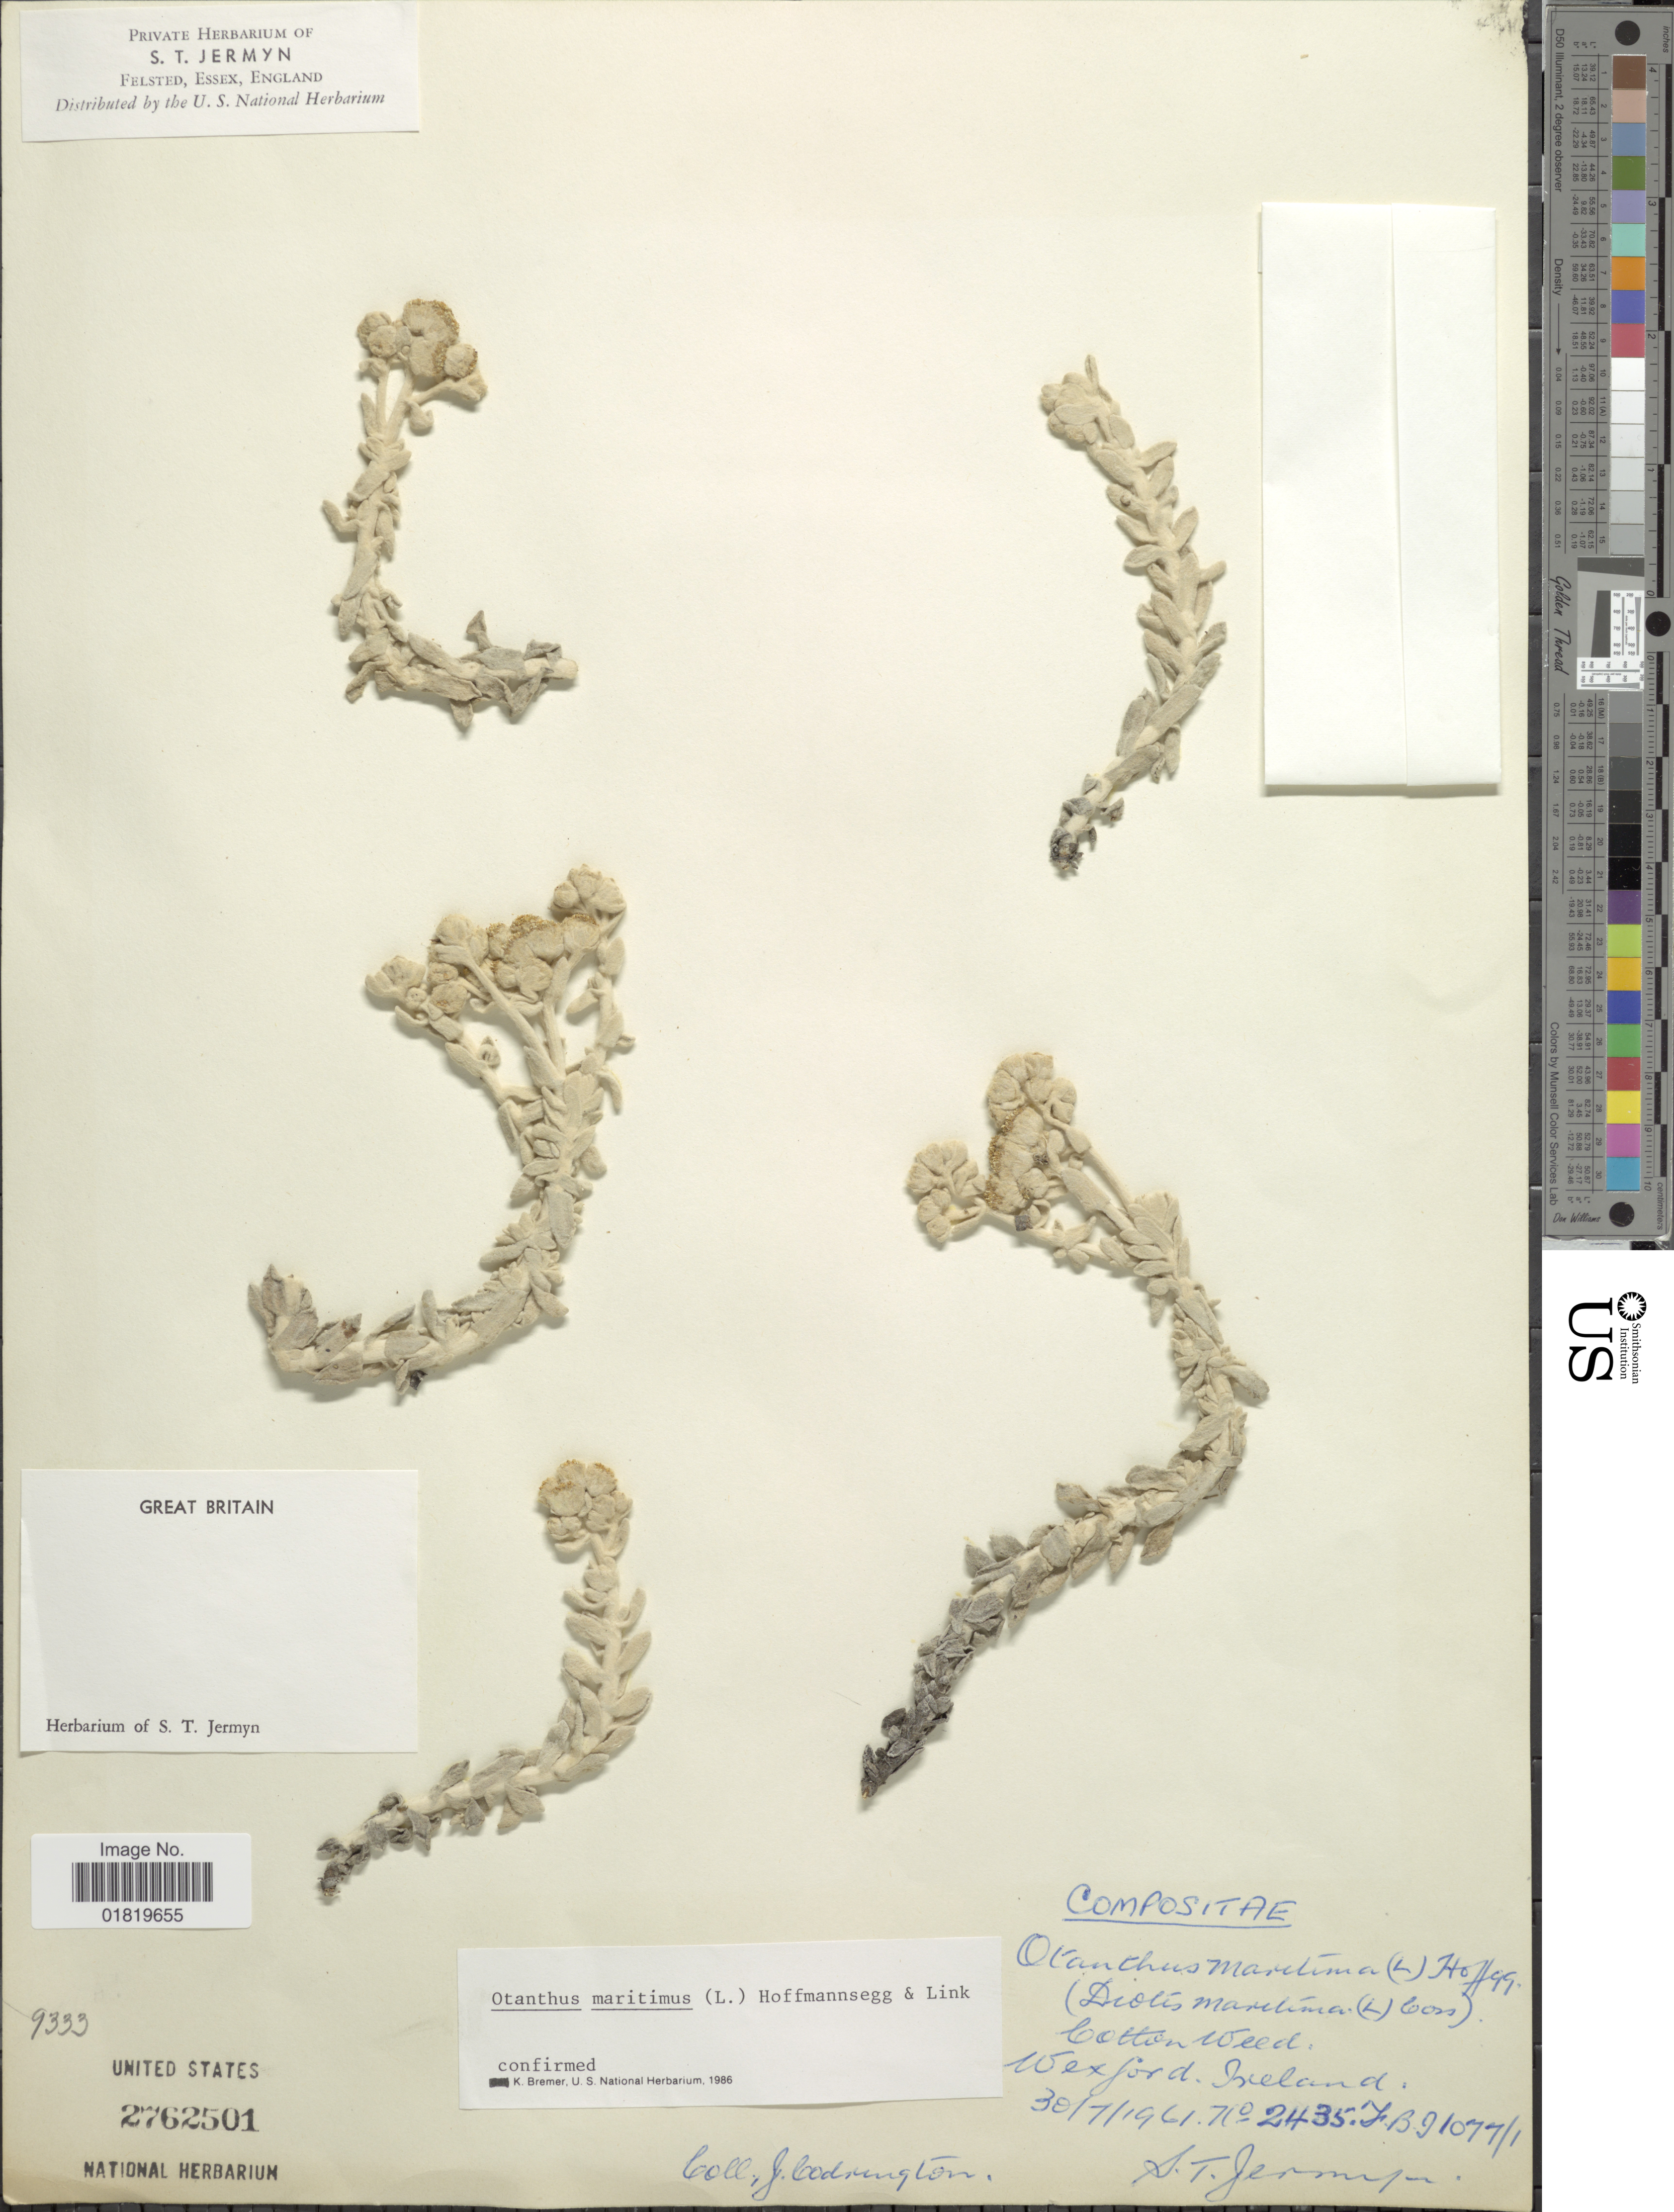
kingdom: Plantae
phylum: Tracheophyta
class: Magnoliopsida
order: Asterales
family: Asteraceae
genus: Otanthus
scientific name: Otanthus maritimus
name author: (L.) Hoffmanns. & Link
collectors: S. Jermyn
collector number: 2435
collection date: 1961-07-30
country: Ireland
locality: Wexford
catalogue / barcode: US 2762501